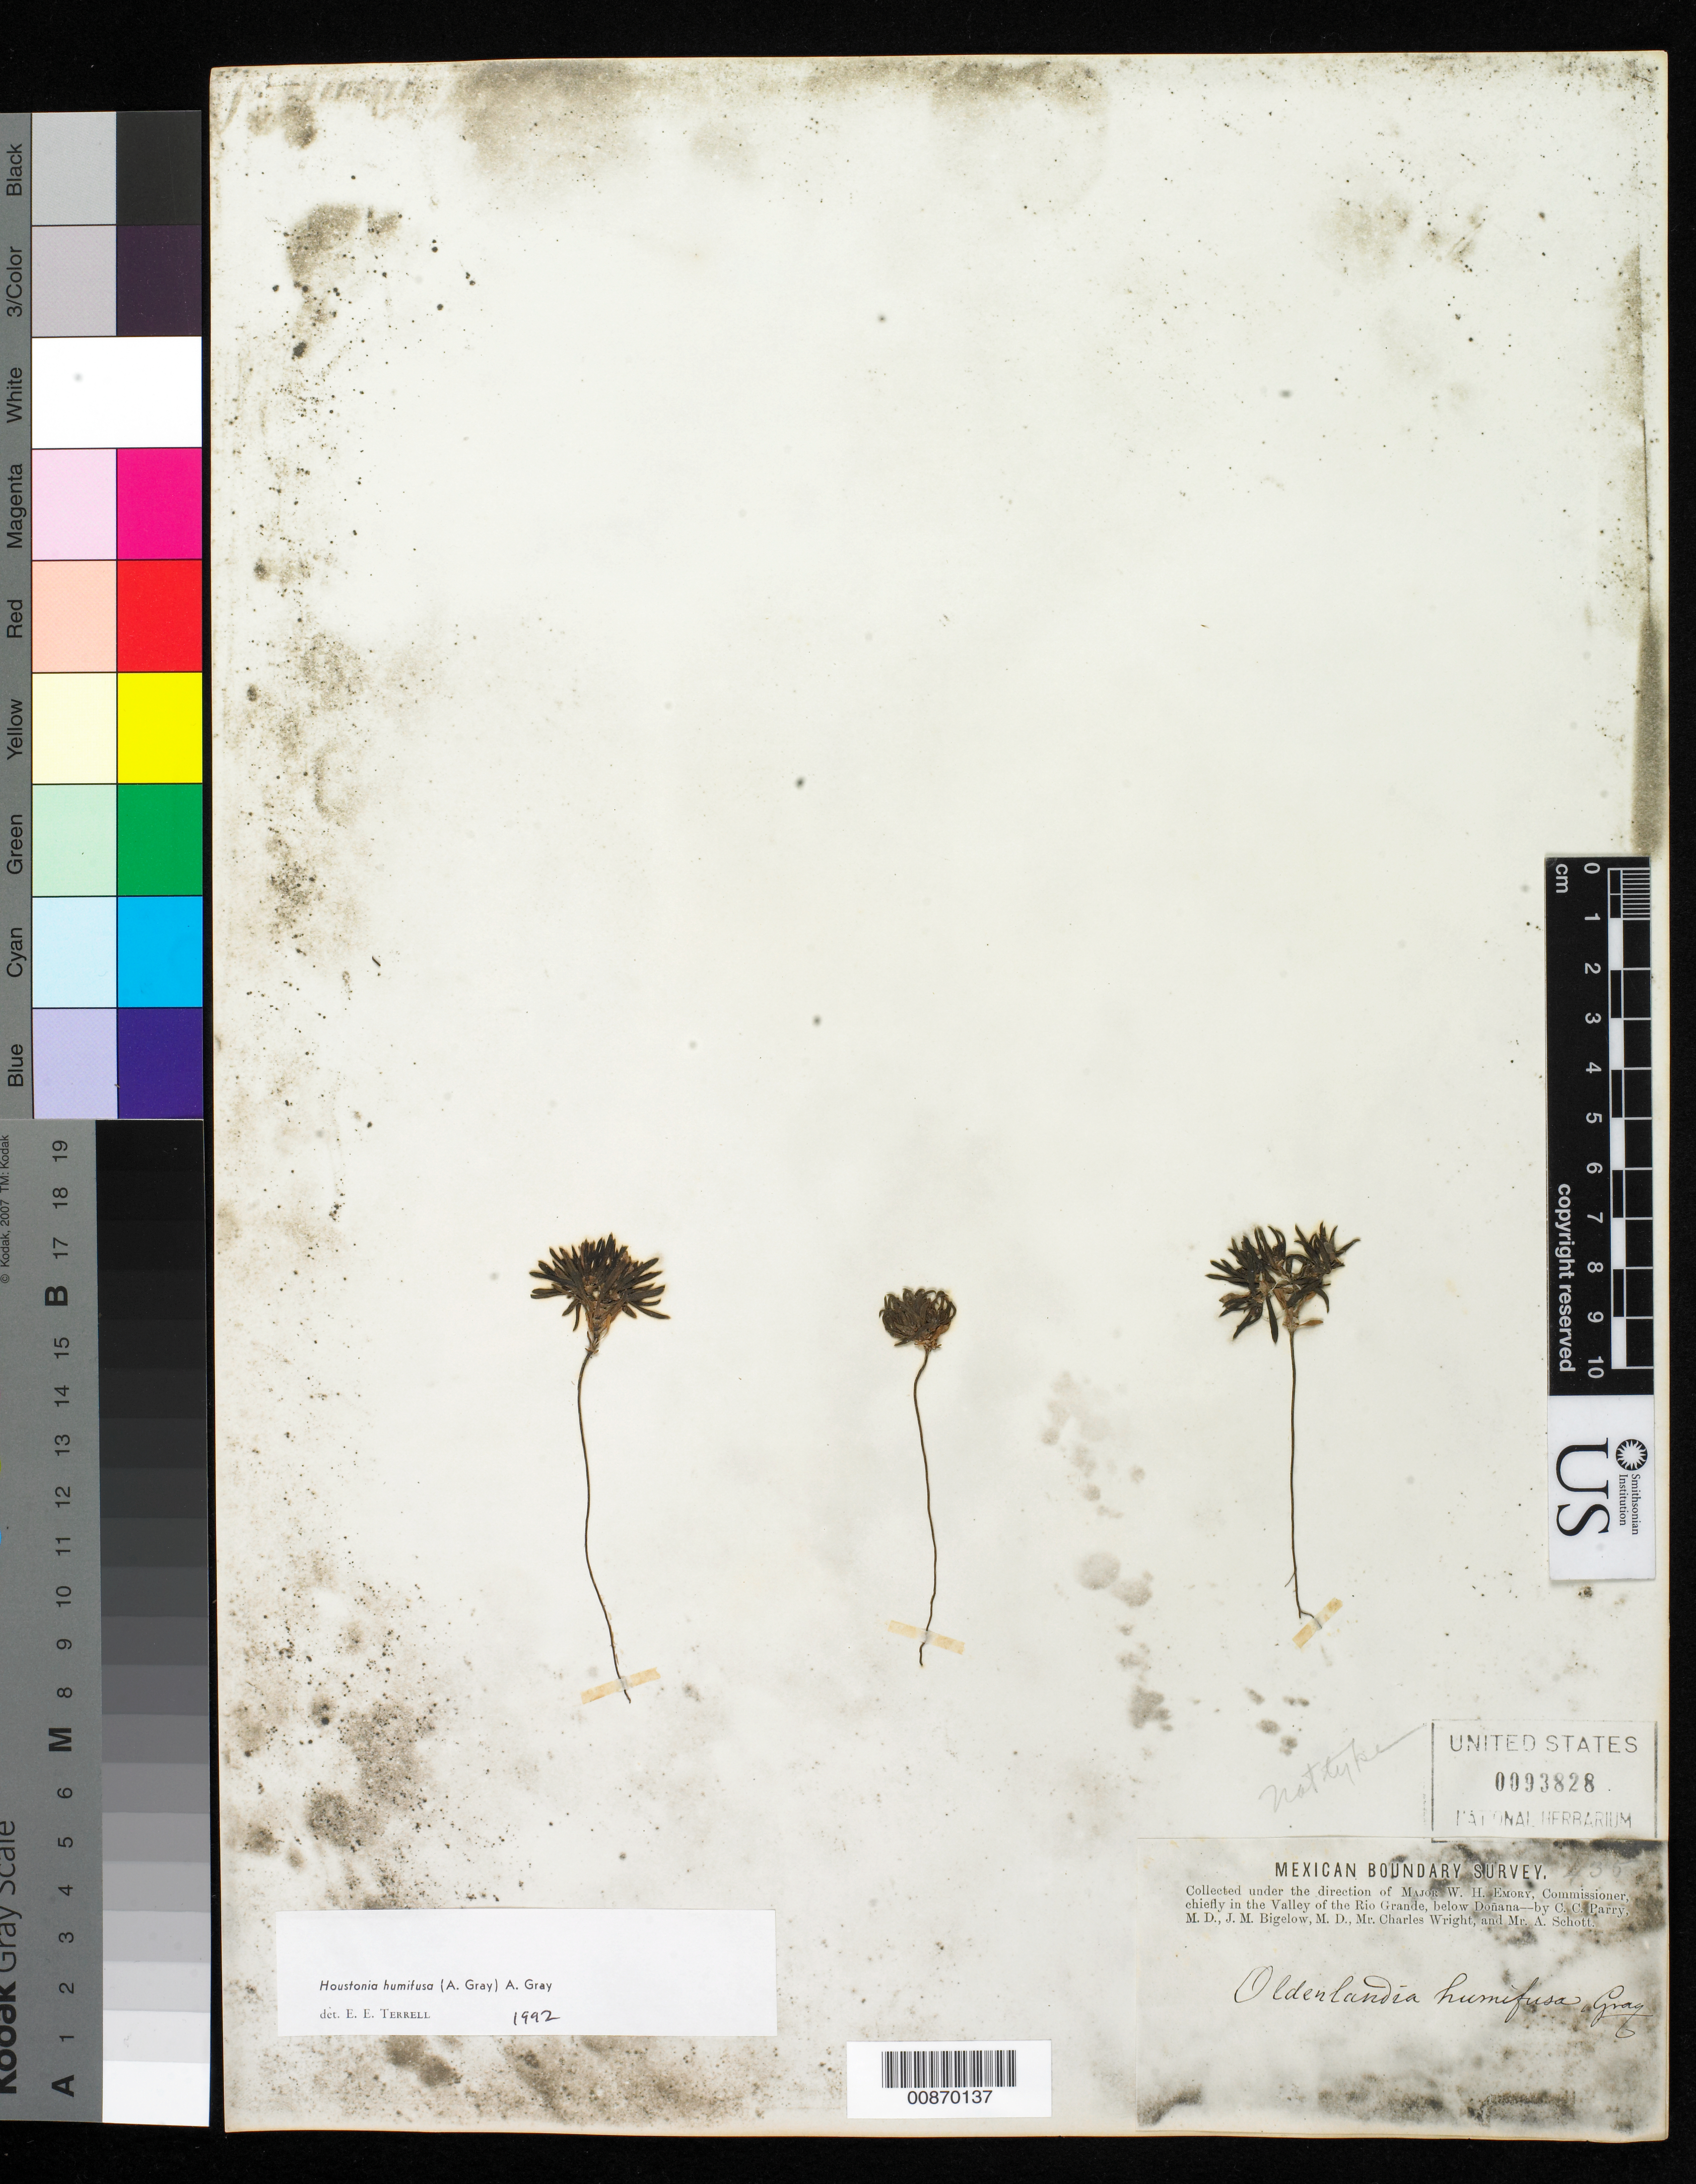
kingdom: Plantae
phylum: Tracheophyta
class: Magnoliopsida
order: Gentianales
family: Rubiaceae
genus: Houstonia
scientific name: Houstonia humifusa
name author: (A. Gray) A. Gray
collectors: C. C. Parry, J. M. Bigelow, C. Wright & A. C. V. Schott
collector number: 435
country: United States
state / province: New Mexico / Texas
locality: Valley of the Rio Grande, below Doñana.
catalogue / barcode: US 93828